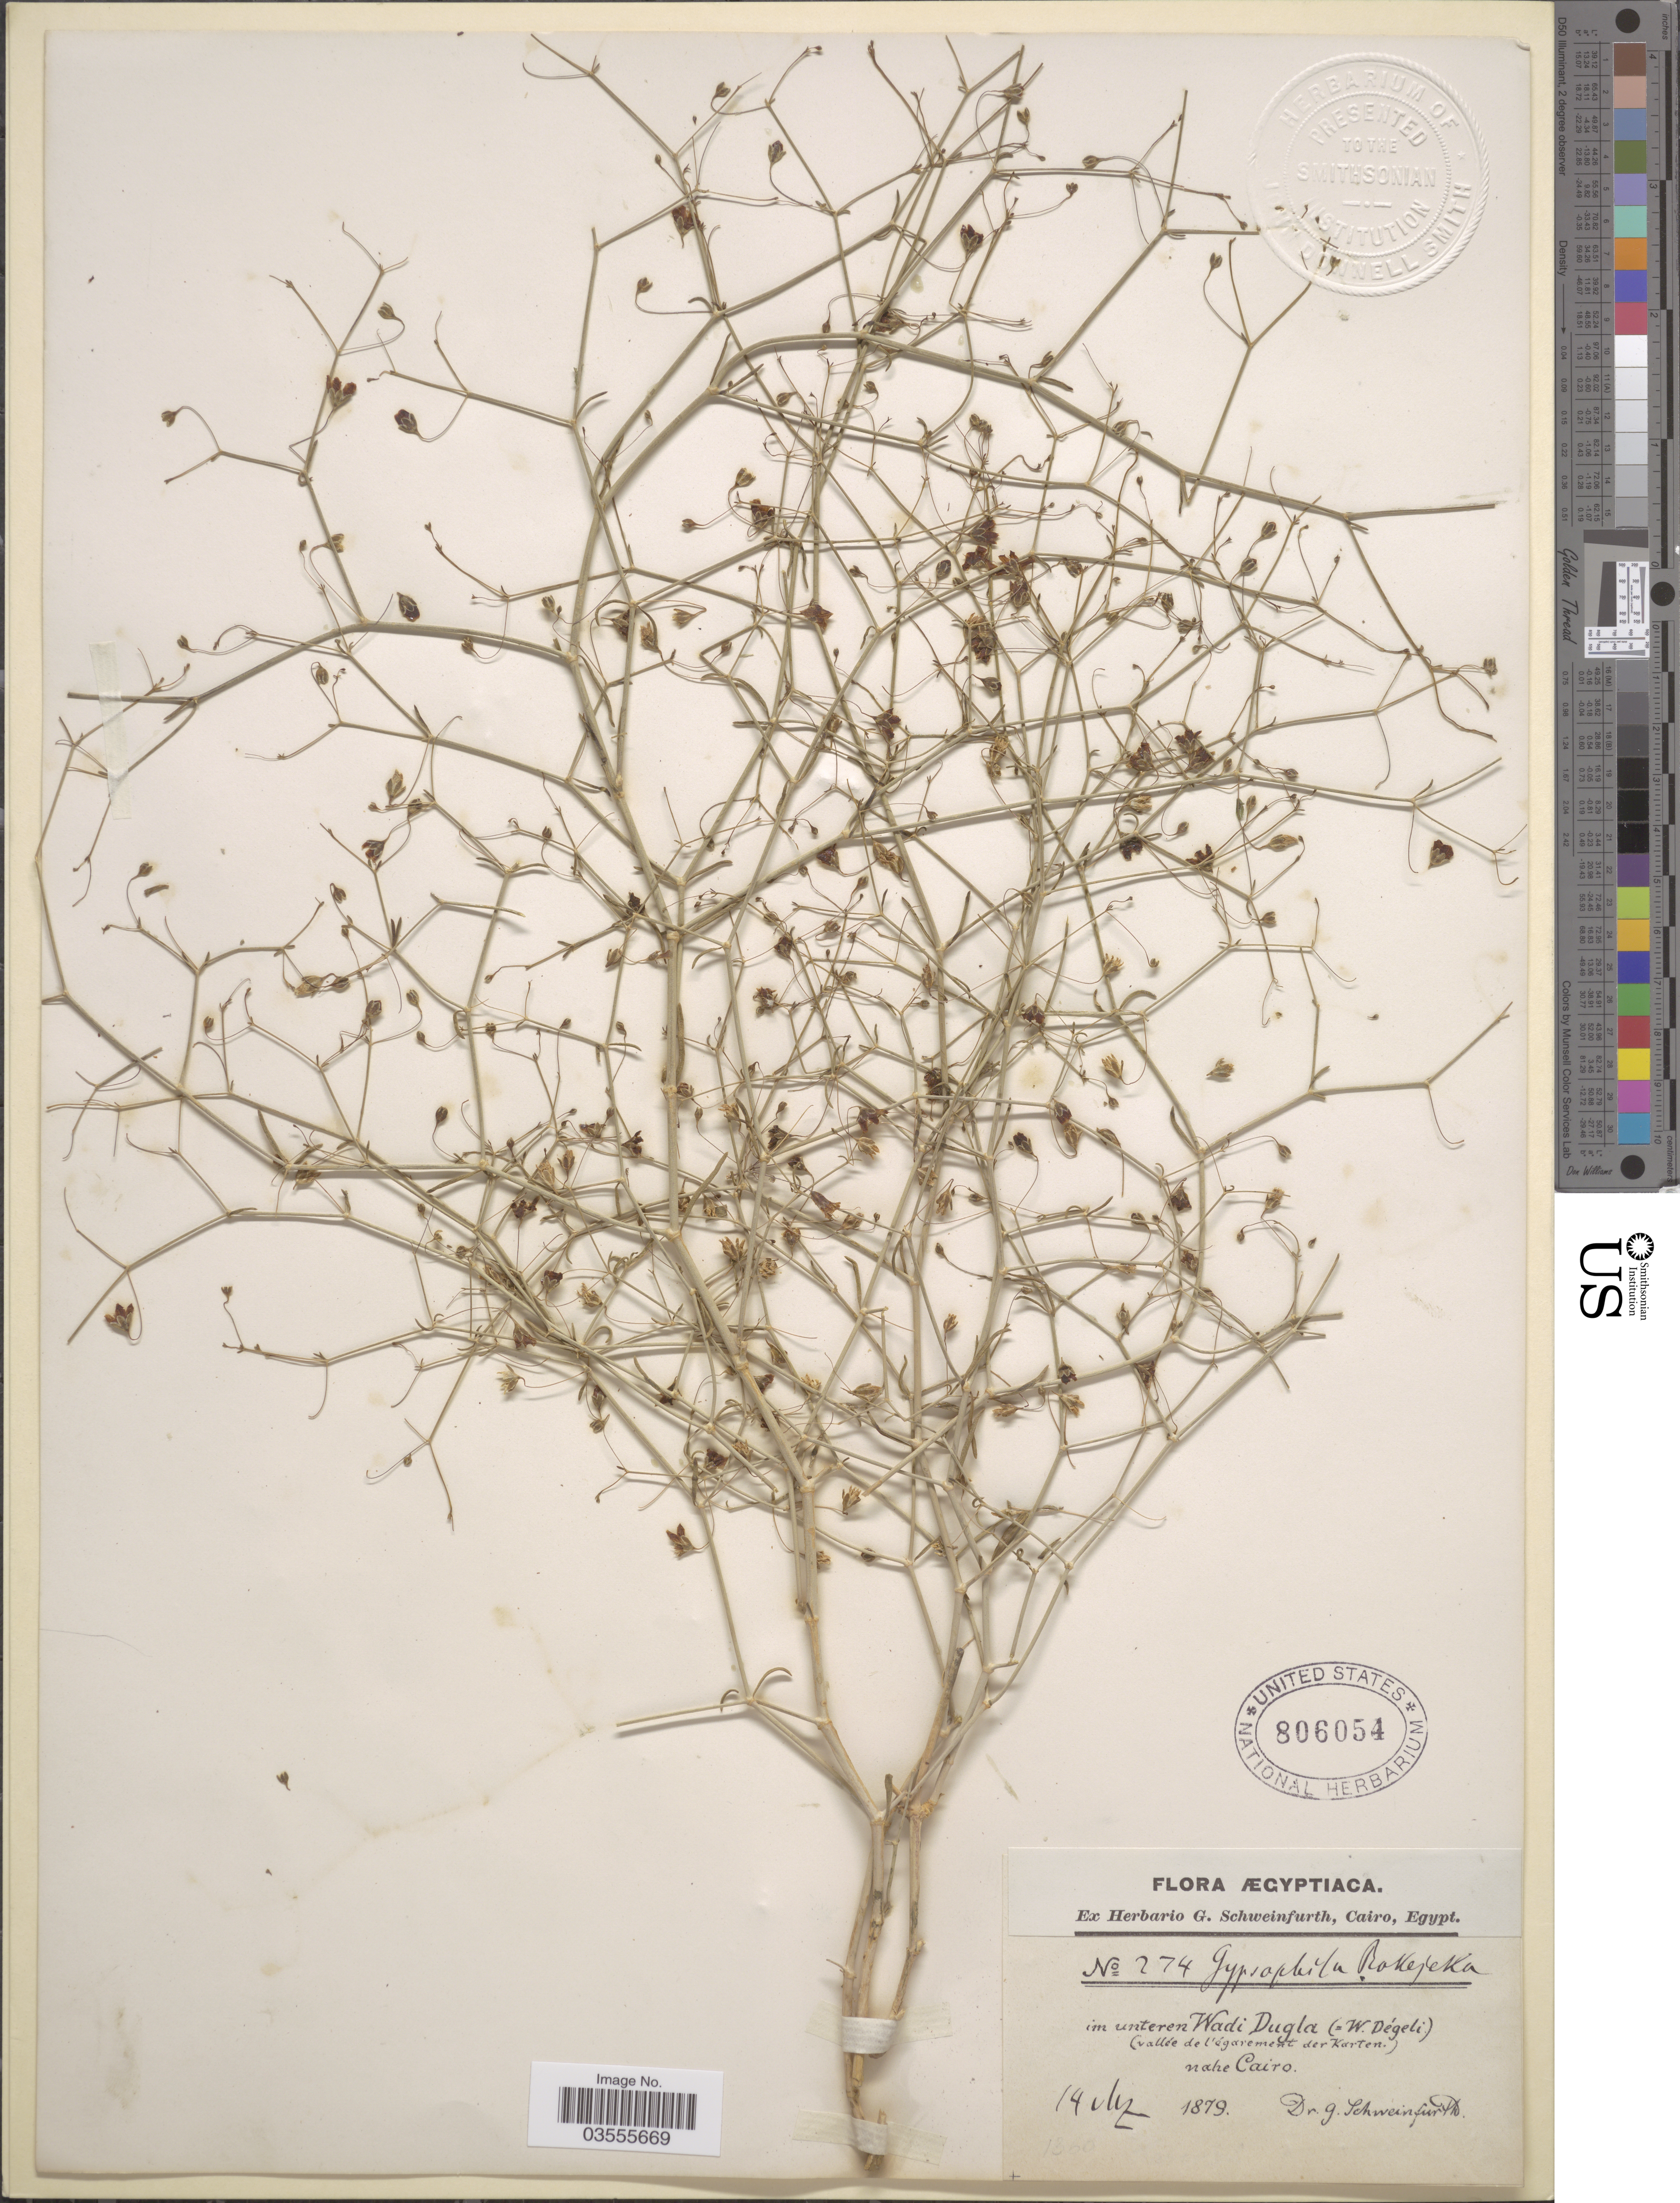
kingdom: Plantae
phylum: Tracheophyta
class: Magnoliopsida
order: Caryophyllales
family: Caryophyllaceae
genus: Gypsophila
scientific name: Gypsophila capillaris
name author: (Forssk.) C. Chr.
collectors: G. A. Schweinfurth (herbarium)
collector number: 274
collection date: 1879-05-14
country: Egypt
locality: Ægyptiaca. Im unteren Wadi Dugla (= W. Dégeli.) (vallée de l'égarement der Karten.) nahe Cairo.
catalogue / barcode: US 806054